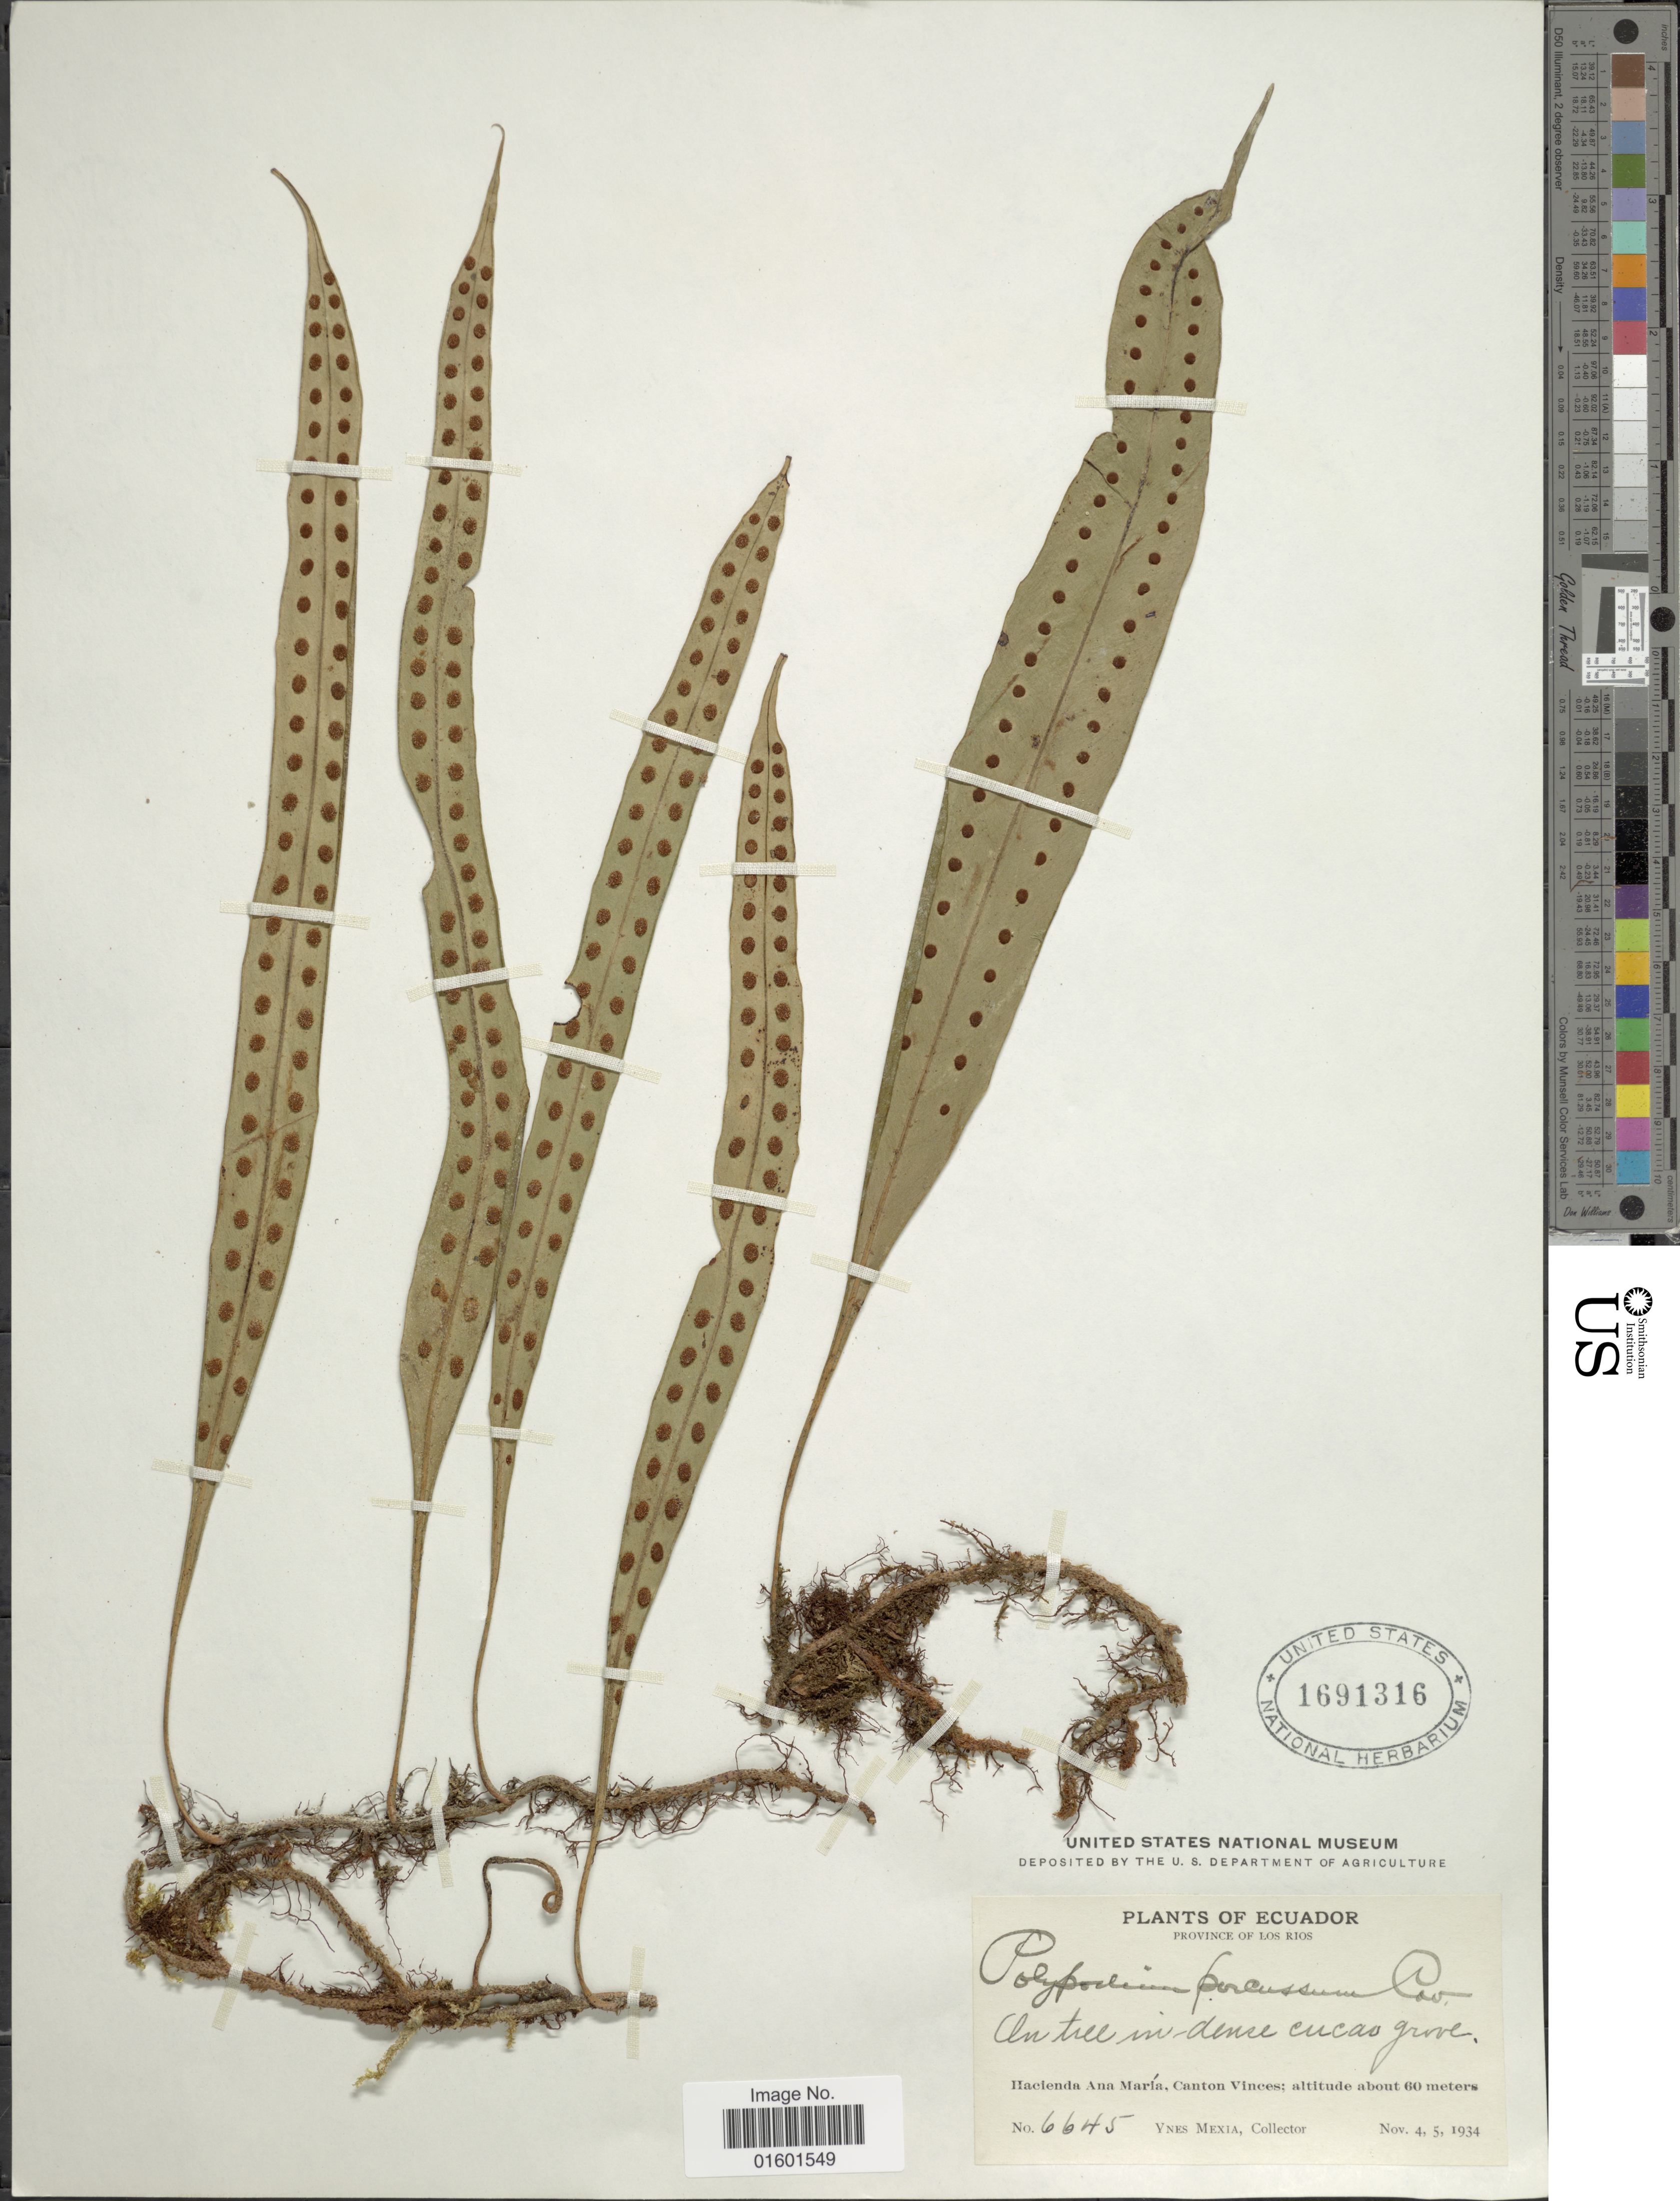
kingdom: Plantae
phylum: Tracheophyta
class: Polypodiopsida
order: Polypodiales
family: Polypodiaceae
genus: Microgramma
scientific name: Microgramma percussa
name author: (Cav.) de la Sota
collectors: Y. Mexia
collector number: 6645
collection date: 1934-11-04/1934-11-05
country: Ecuador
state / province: Los Ríos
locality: Hacienda Ana Maria, Canton Vinces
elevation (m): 60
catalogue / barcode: US 1691316